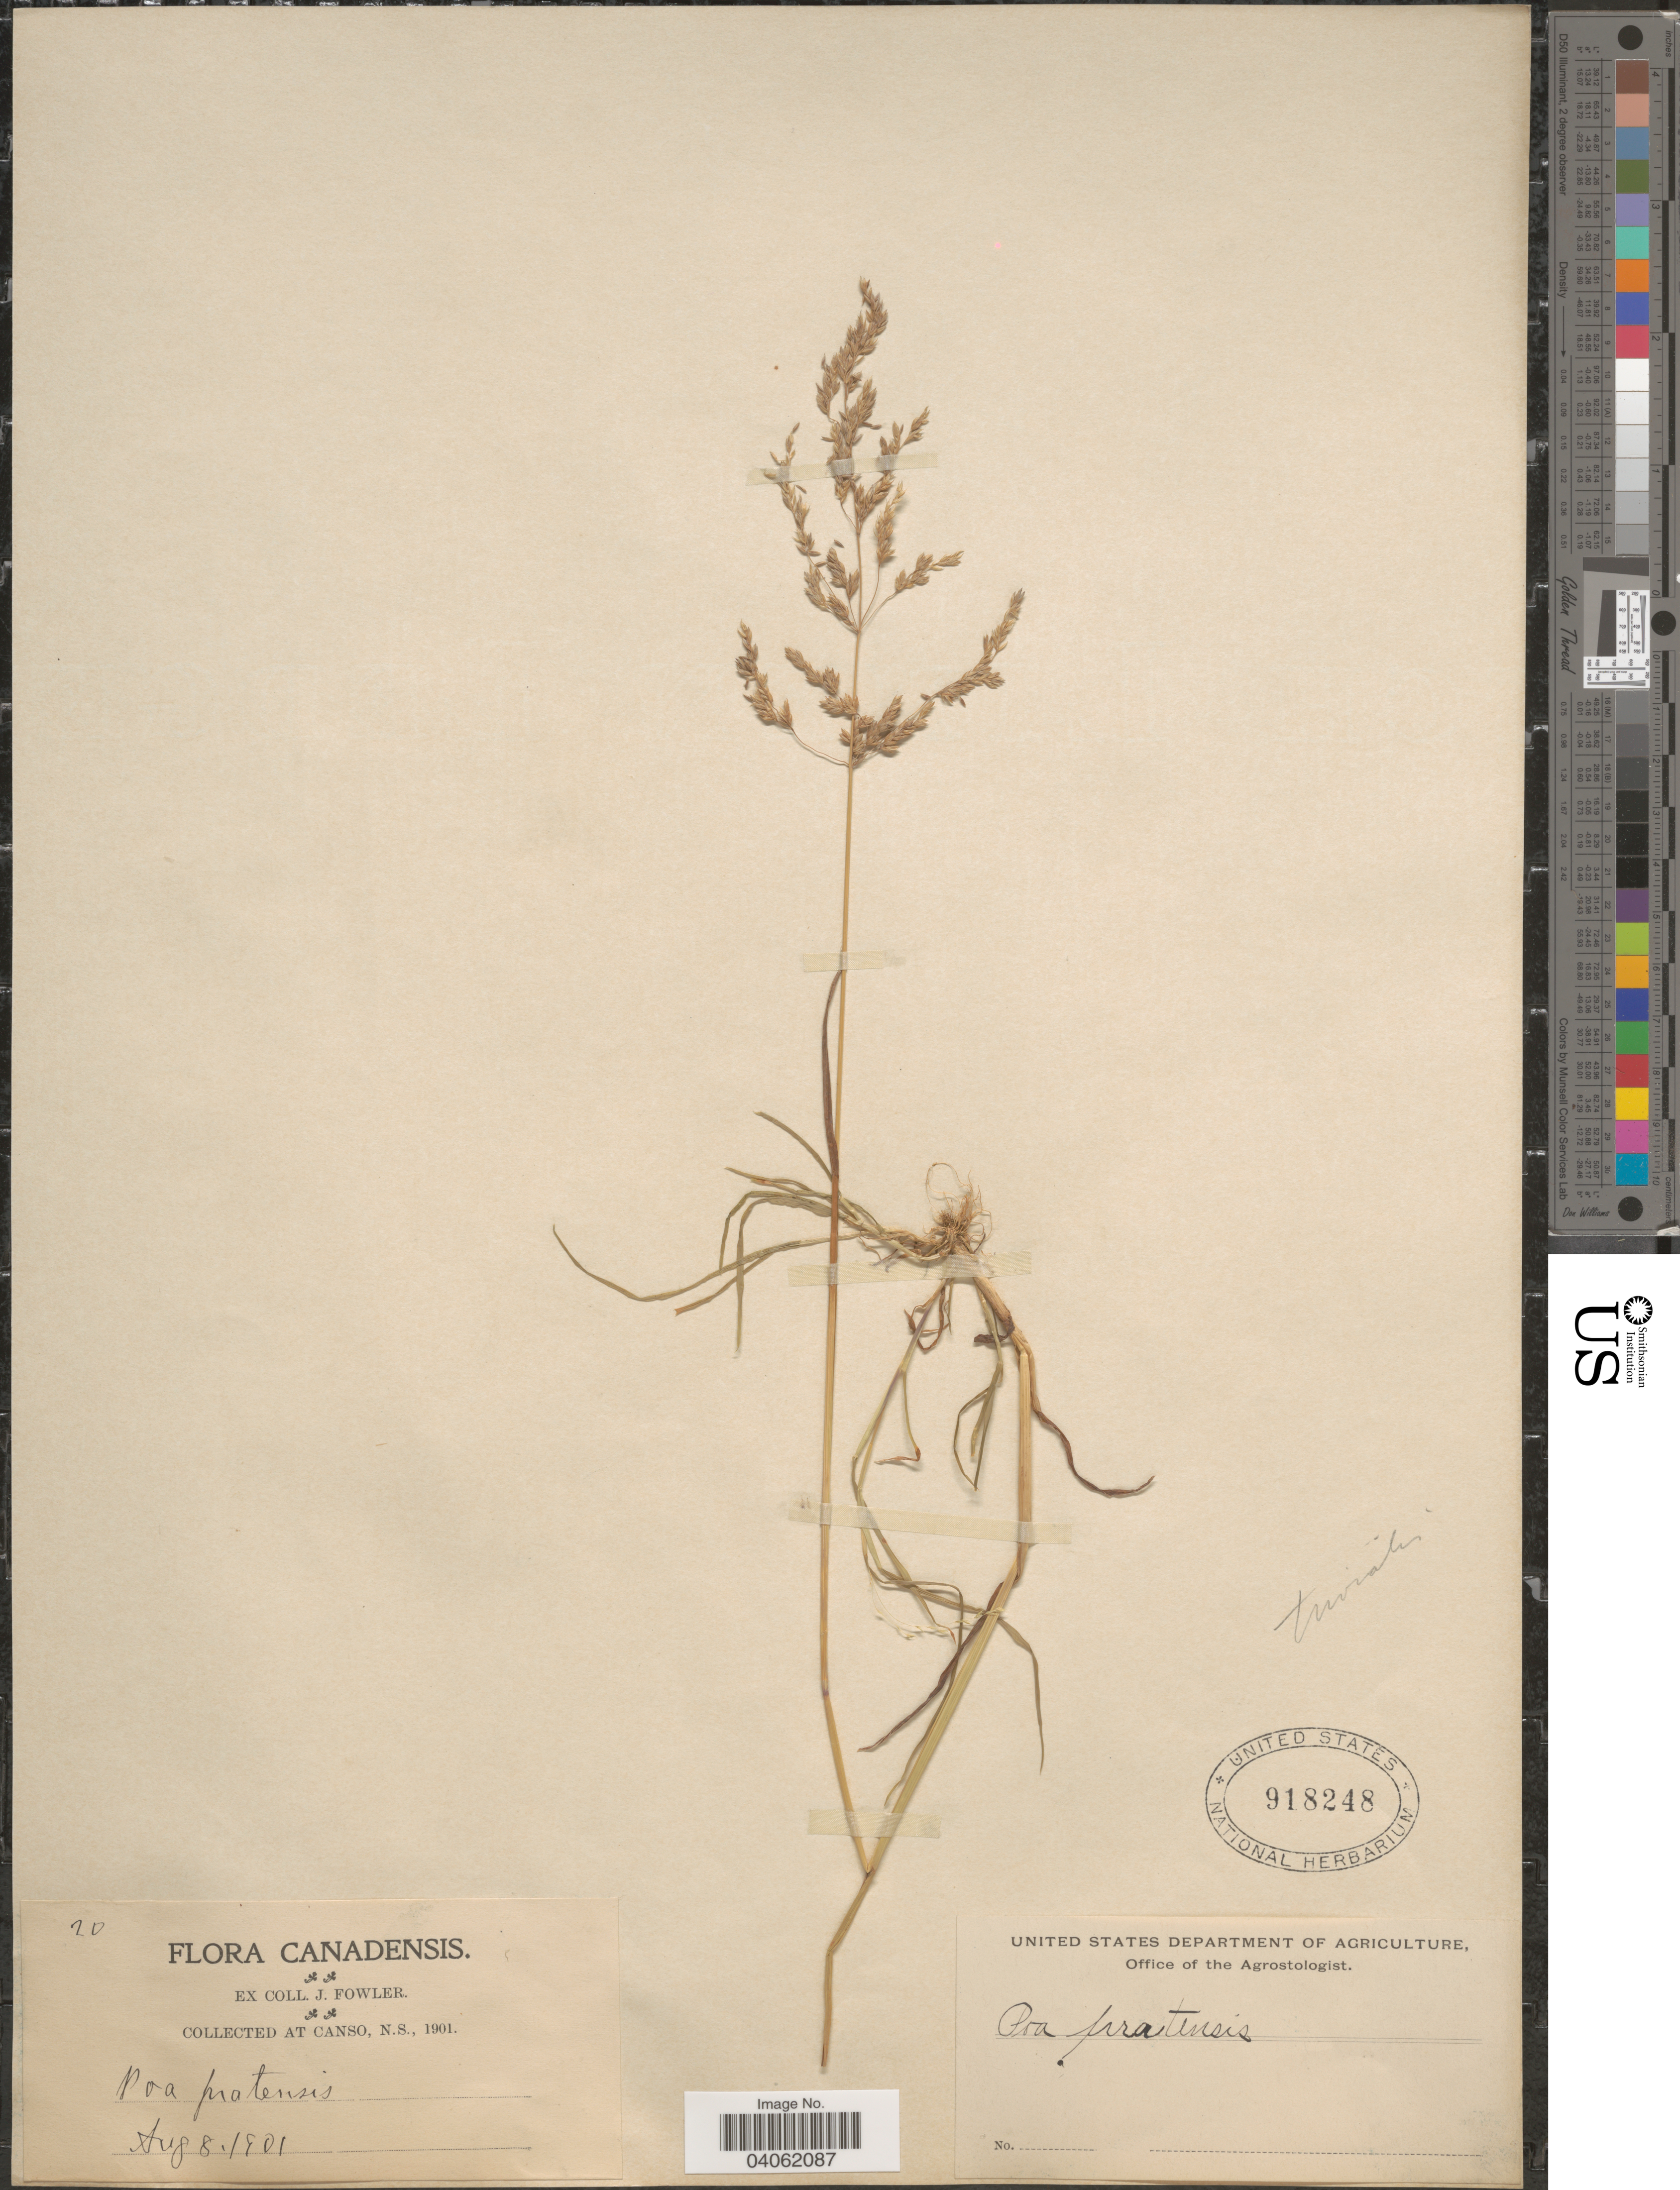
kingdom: Plantae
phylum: Tracheophyta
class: Liliopsida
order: Poales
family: Poaceae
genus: Poa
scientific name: Poa pratensis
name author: L.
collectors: J. Fowler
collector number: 20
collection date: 1901-08-08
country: Canada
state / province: Nova Scotia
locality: At Canso, N.S.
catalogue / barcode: US 918248